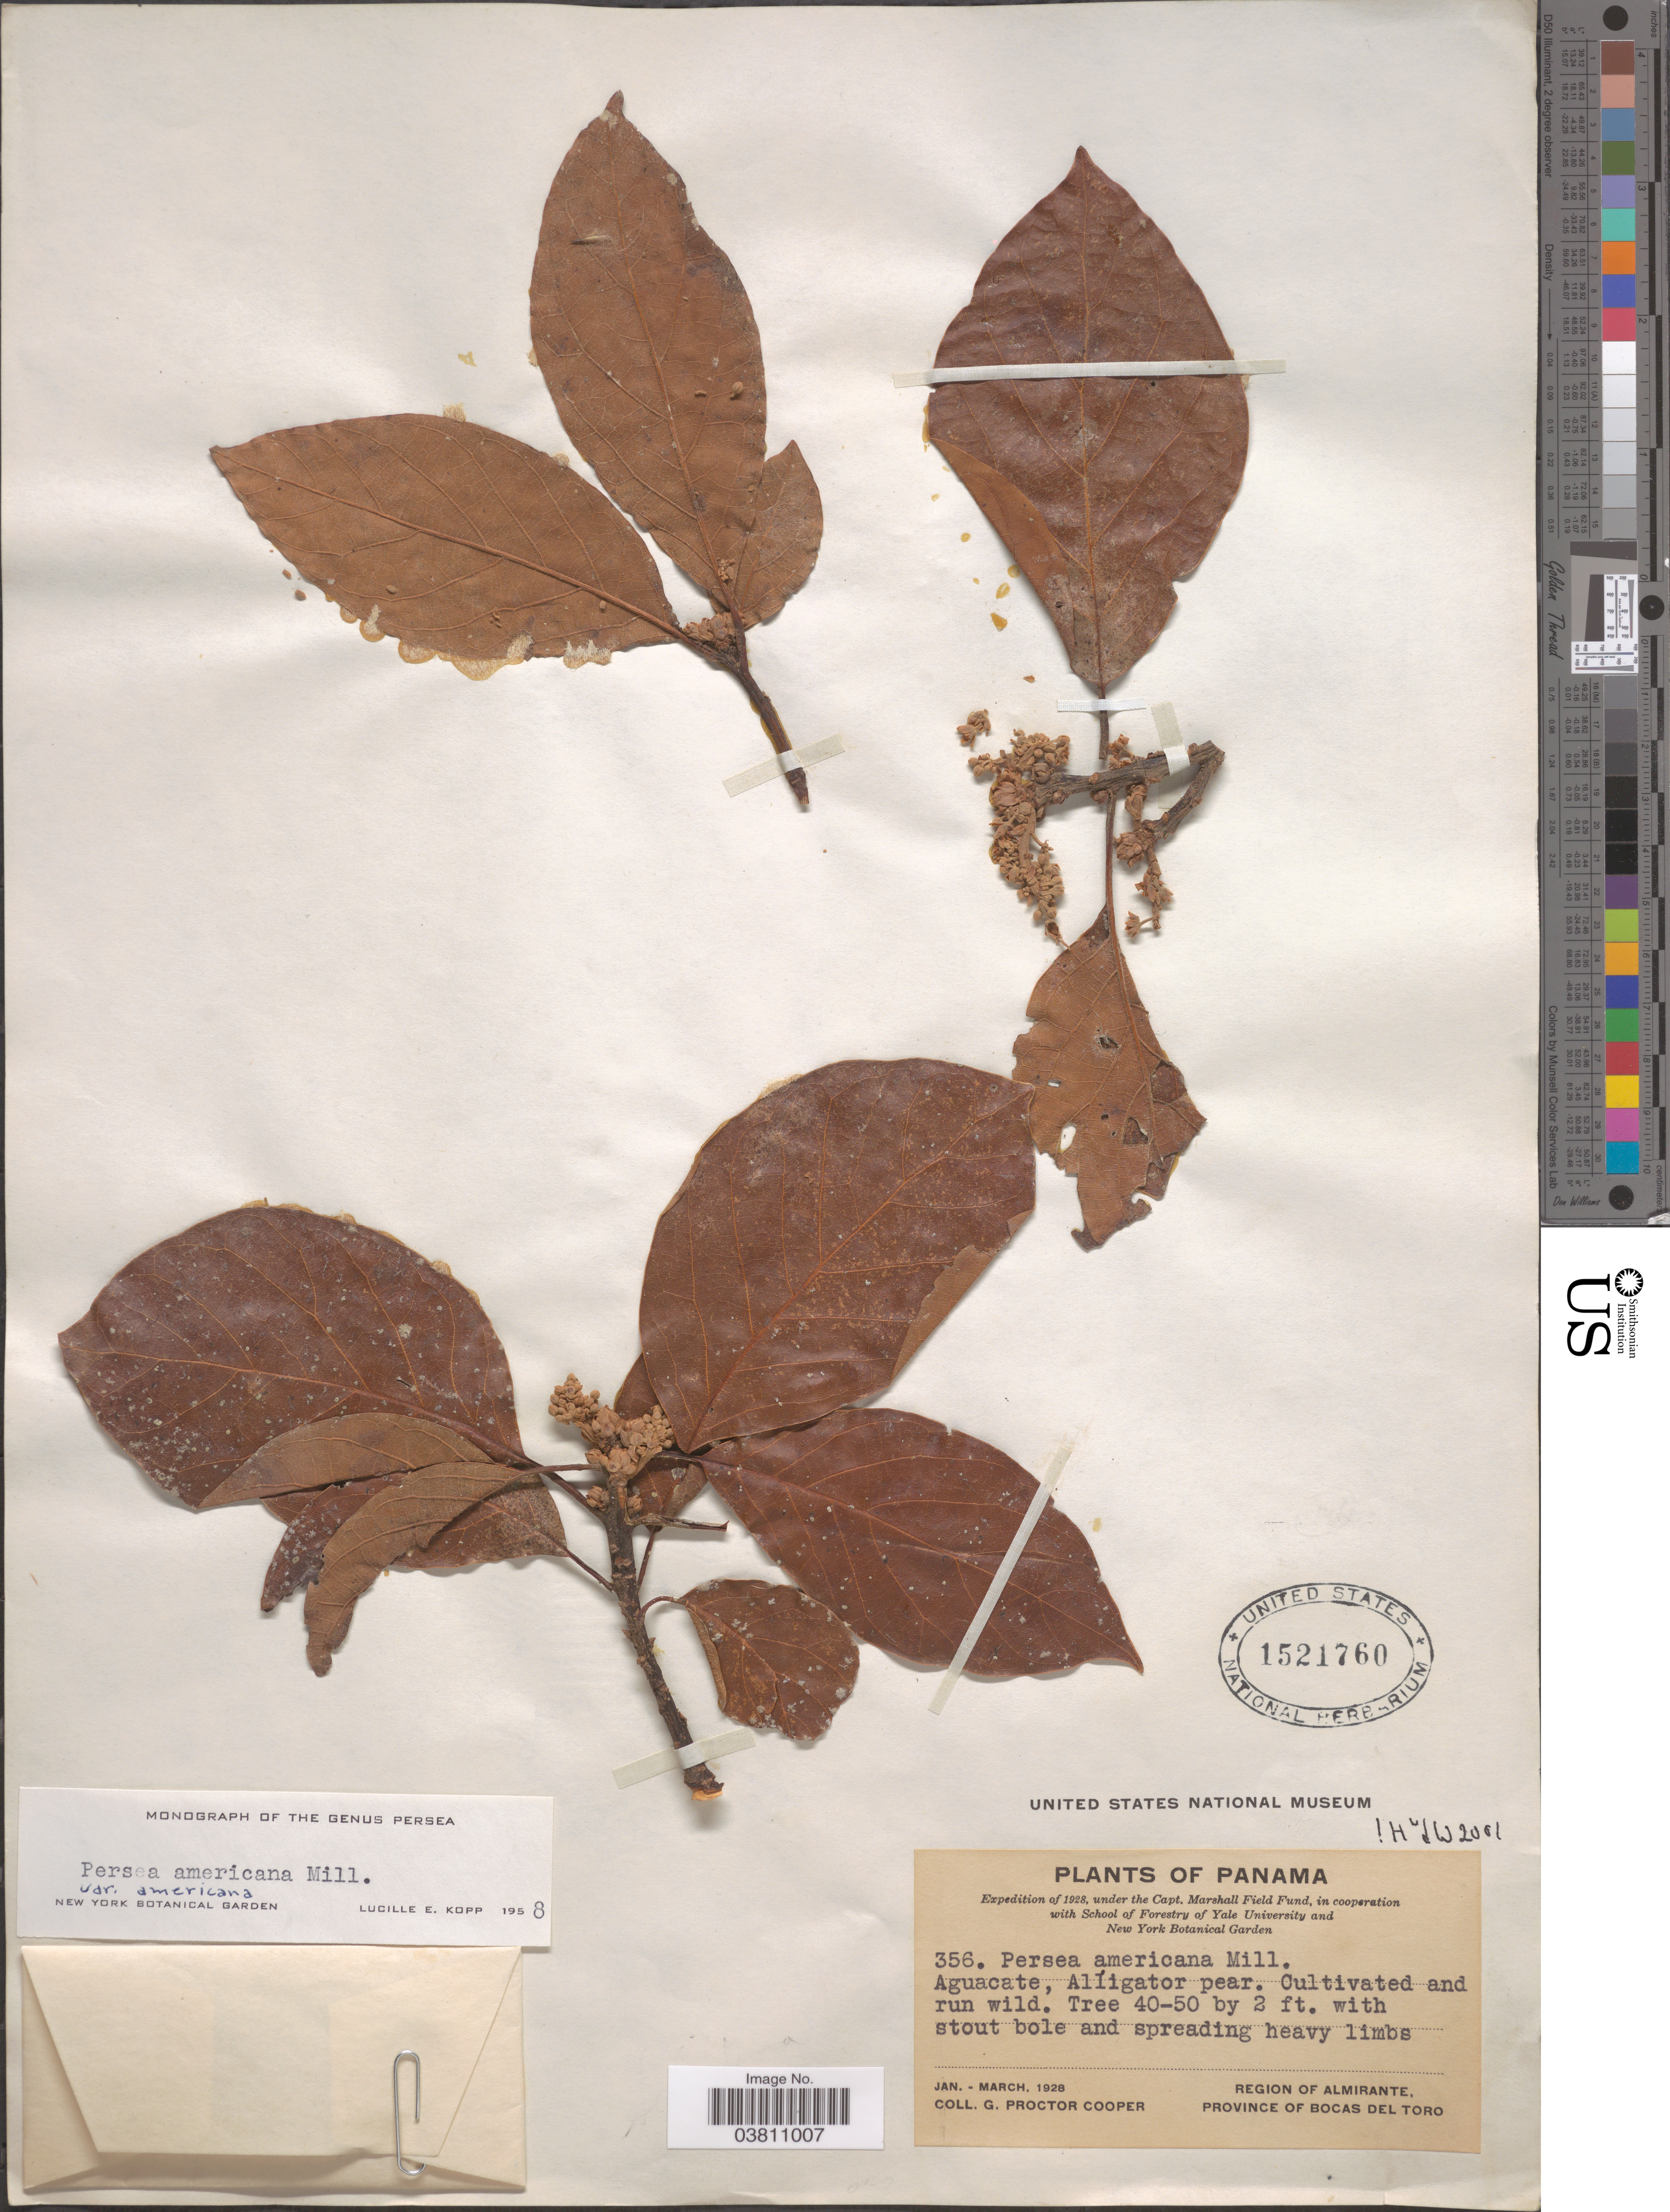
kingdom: Plantae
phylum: Tracheophyta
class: Magnoliopsida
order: Laurales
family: Lauraceae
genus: Persea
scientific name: Persea americana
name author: Mill.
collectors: G. Cooper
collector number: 356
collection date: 1928-01/1928-03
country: Panama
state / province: Bocas del Toro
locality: Region of Almirante.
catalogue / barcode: US 1521760